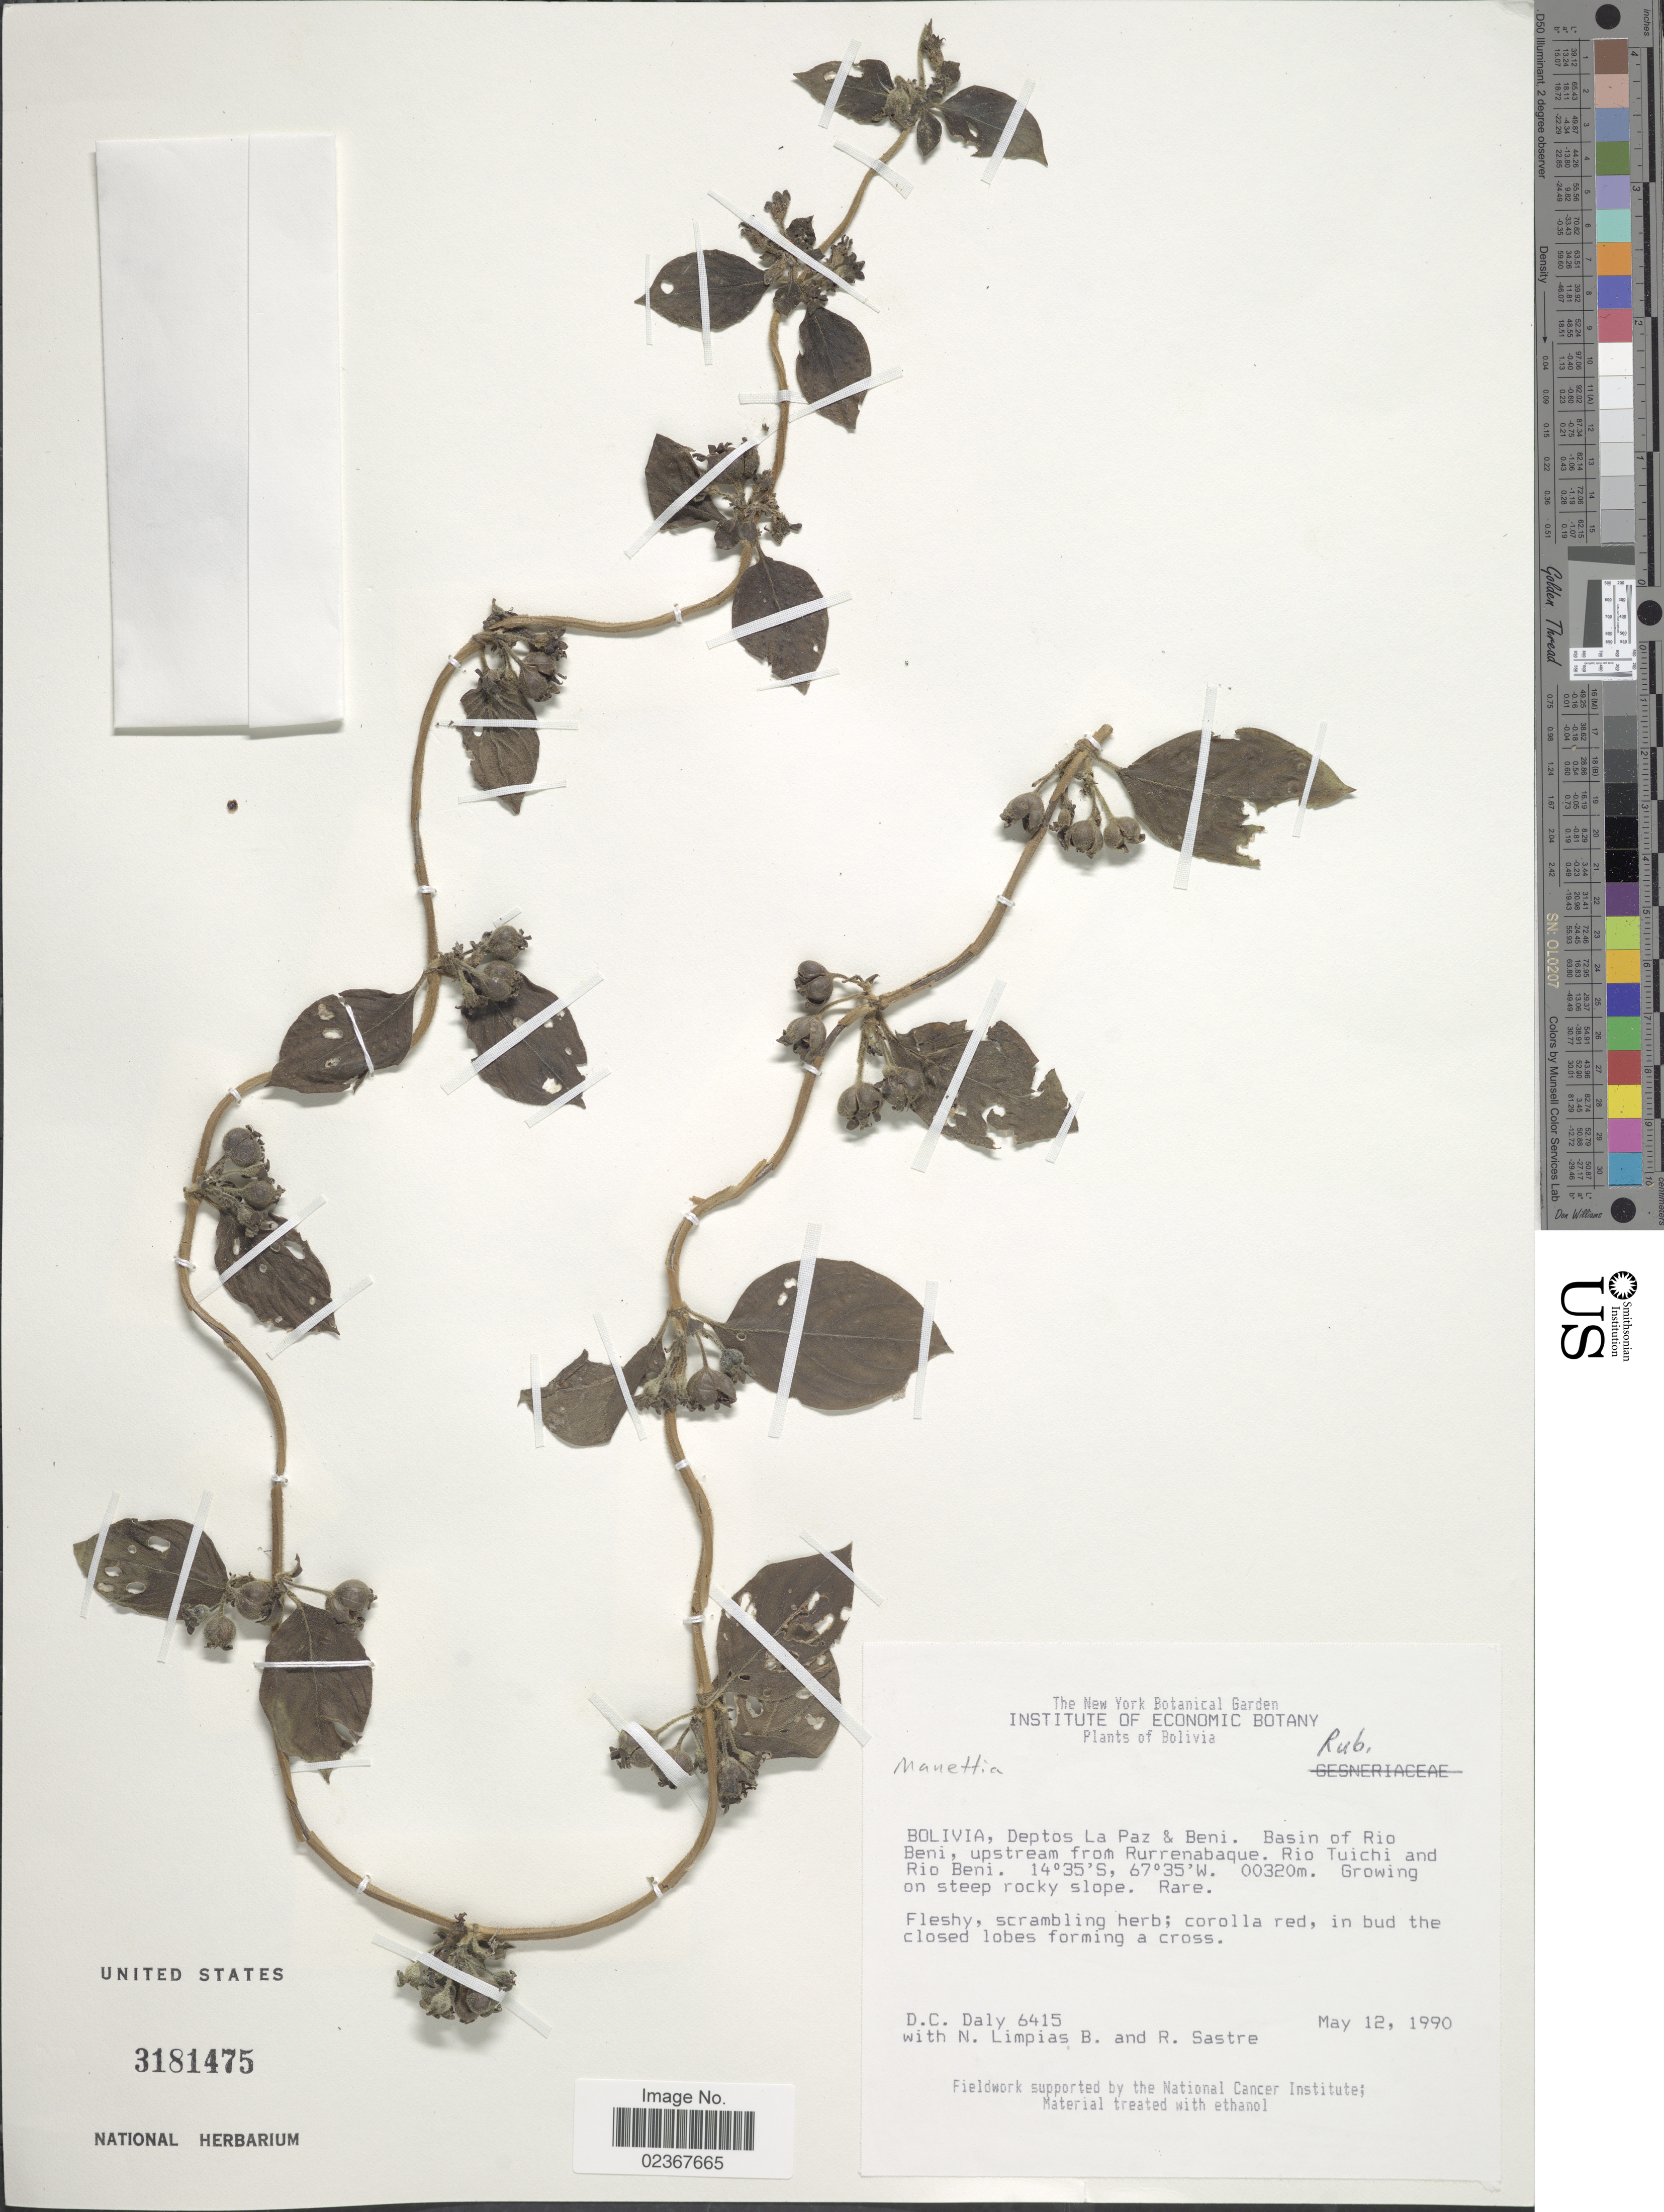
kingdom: Plantae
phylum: Tracheophyta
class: Magnoliopsida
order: Gentianales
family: Rubiaceae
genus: Manettia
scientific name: Manettia sp.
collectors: D. C. Daly, N. Limpias B. & R. Sastre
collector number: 6415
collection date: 1990-05-12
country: Bolivia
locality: Deptos La paz & beni. basin of Rio Beni, upstream from Rurrenabaque. Rio Tuichi and Rio Beni. Growing on steep rocky slope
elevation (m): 320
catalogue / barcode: US 3181475